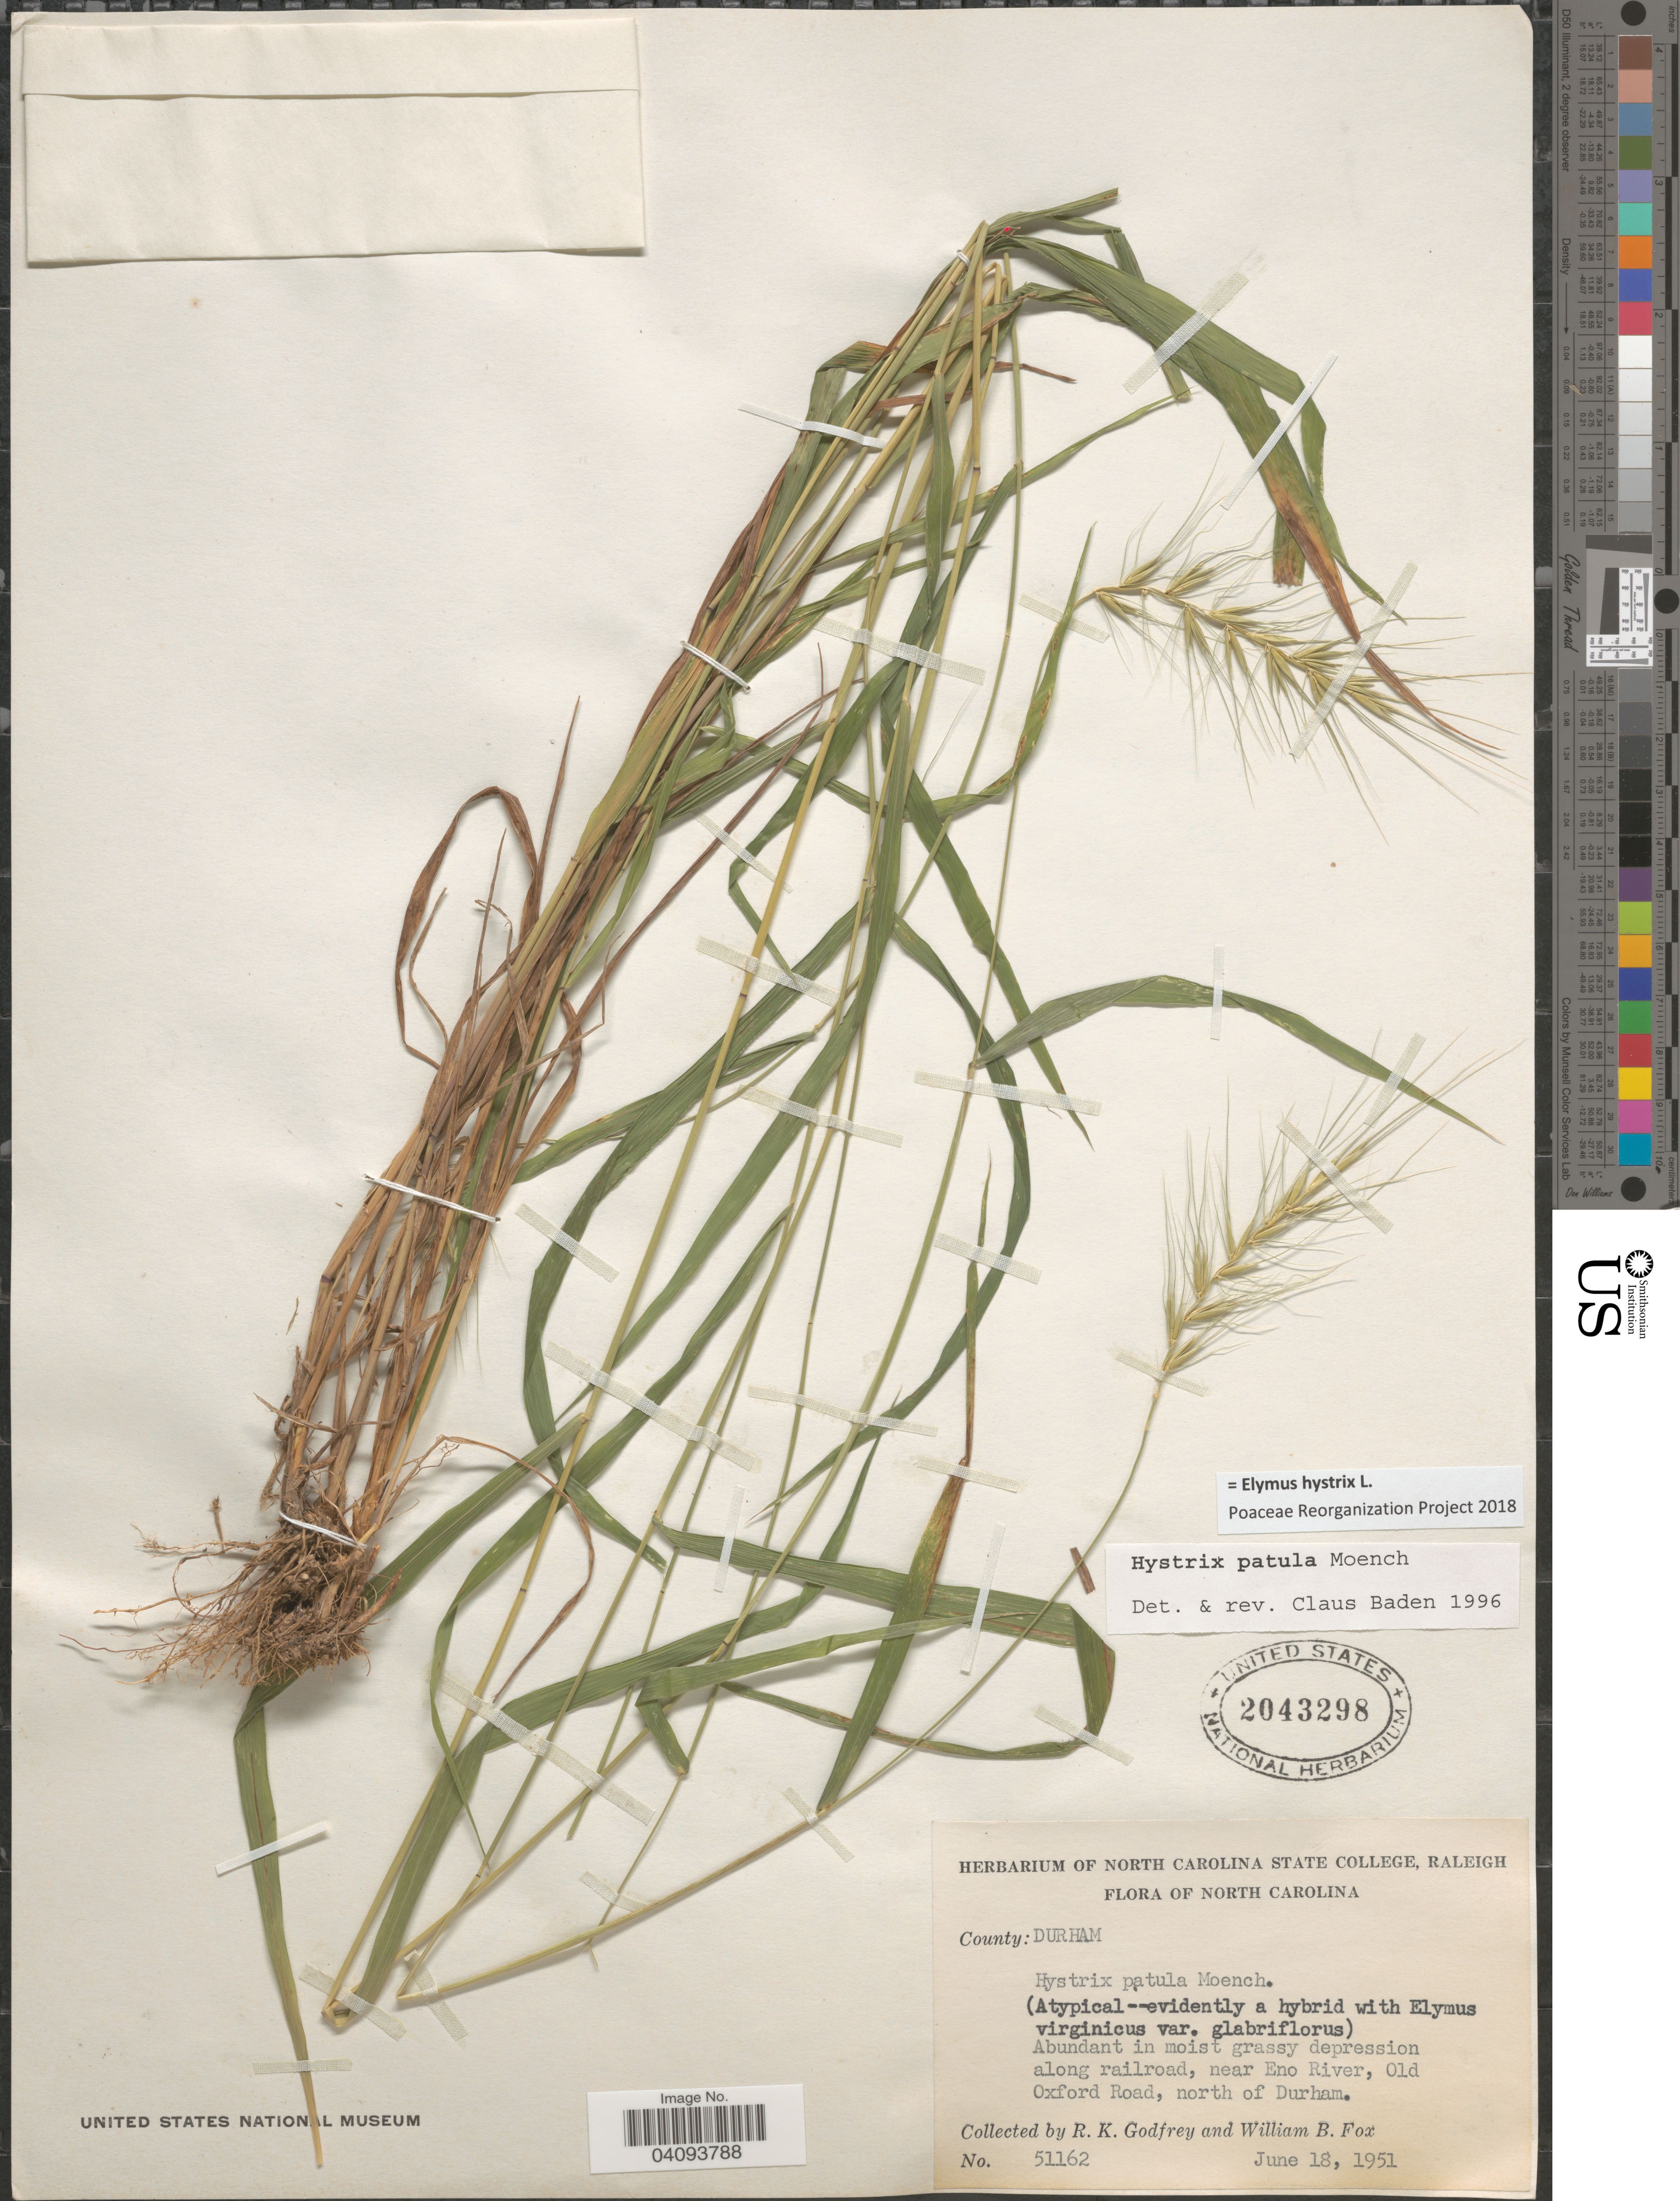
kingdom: Plantae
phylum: Tracheophyta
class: Liliopsida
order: Poales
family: Poaceae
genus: Elymus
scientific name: Elymus hystrix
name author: L.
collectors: R. K. Godfrey & W. B. Fox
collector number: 51162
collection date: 1951-06-18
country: United States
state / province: North Carolina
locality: County: Durham. Along railroad, near Eno River, Old Oxford Road, north of Durham.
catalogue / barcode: US 2043298